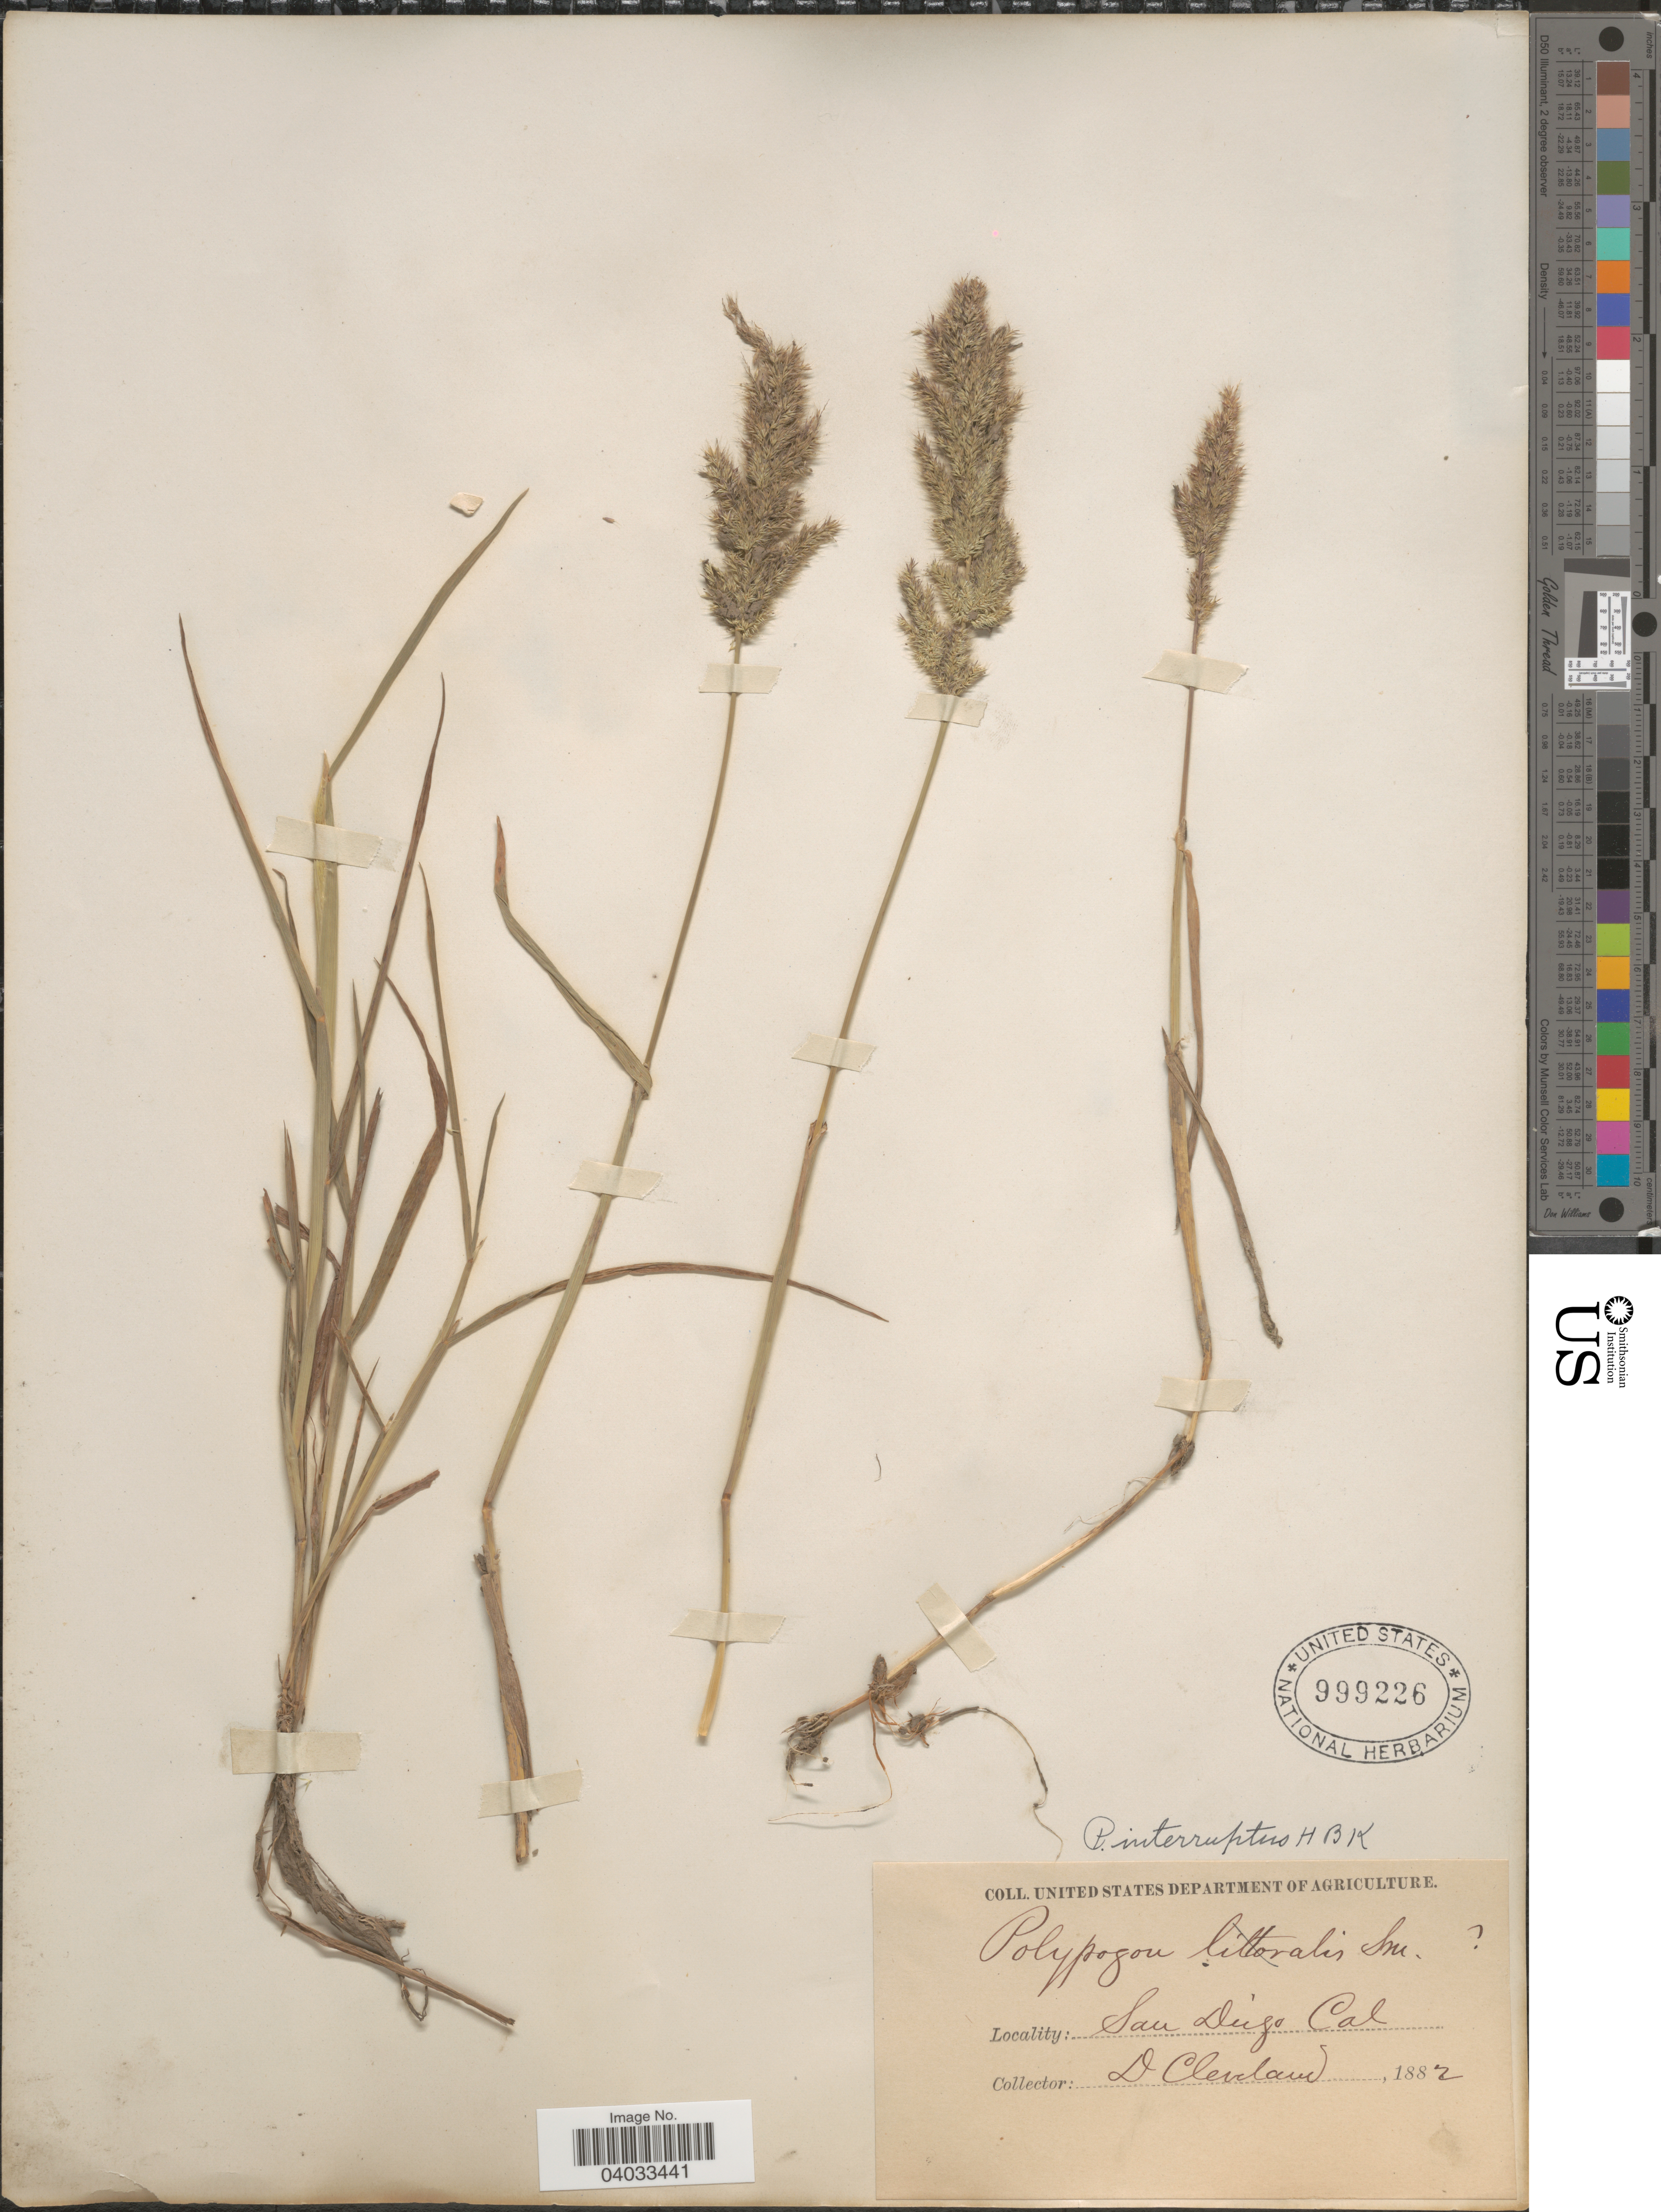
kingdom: Plantae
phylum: Tracheophyta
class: Liliopsida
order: Poales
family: Poaceae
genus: Polypogon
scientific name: Polypogon interruptus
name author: Kunth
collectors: D. Cleveland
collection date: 1882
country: United States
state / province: California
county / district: San Diego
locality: San Diego.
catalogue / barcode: US 999226